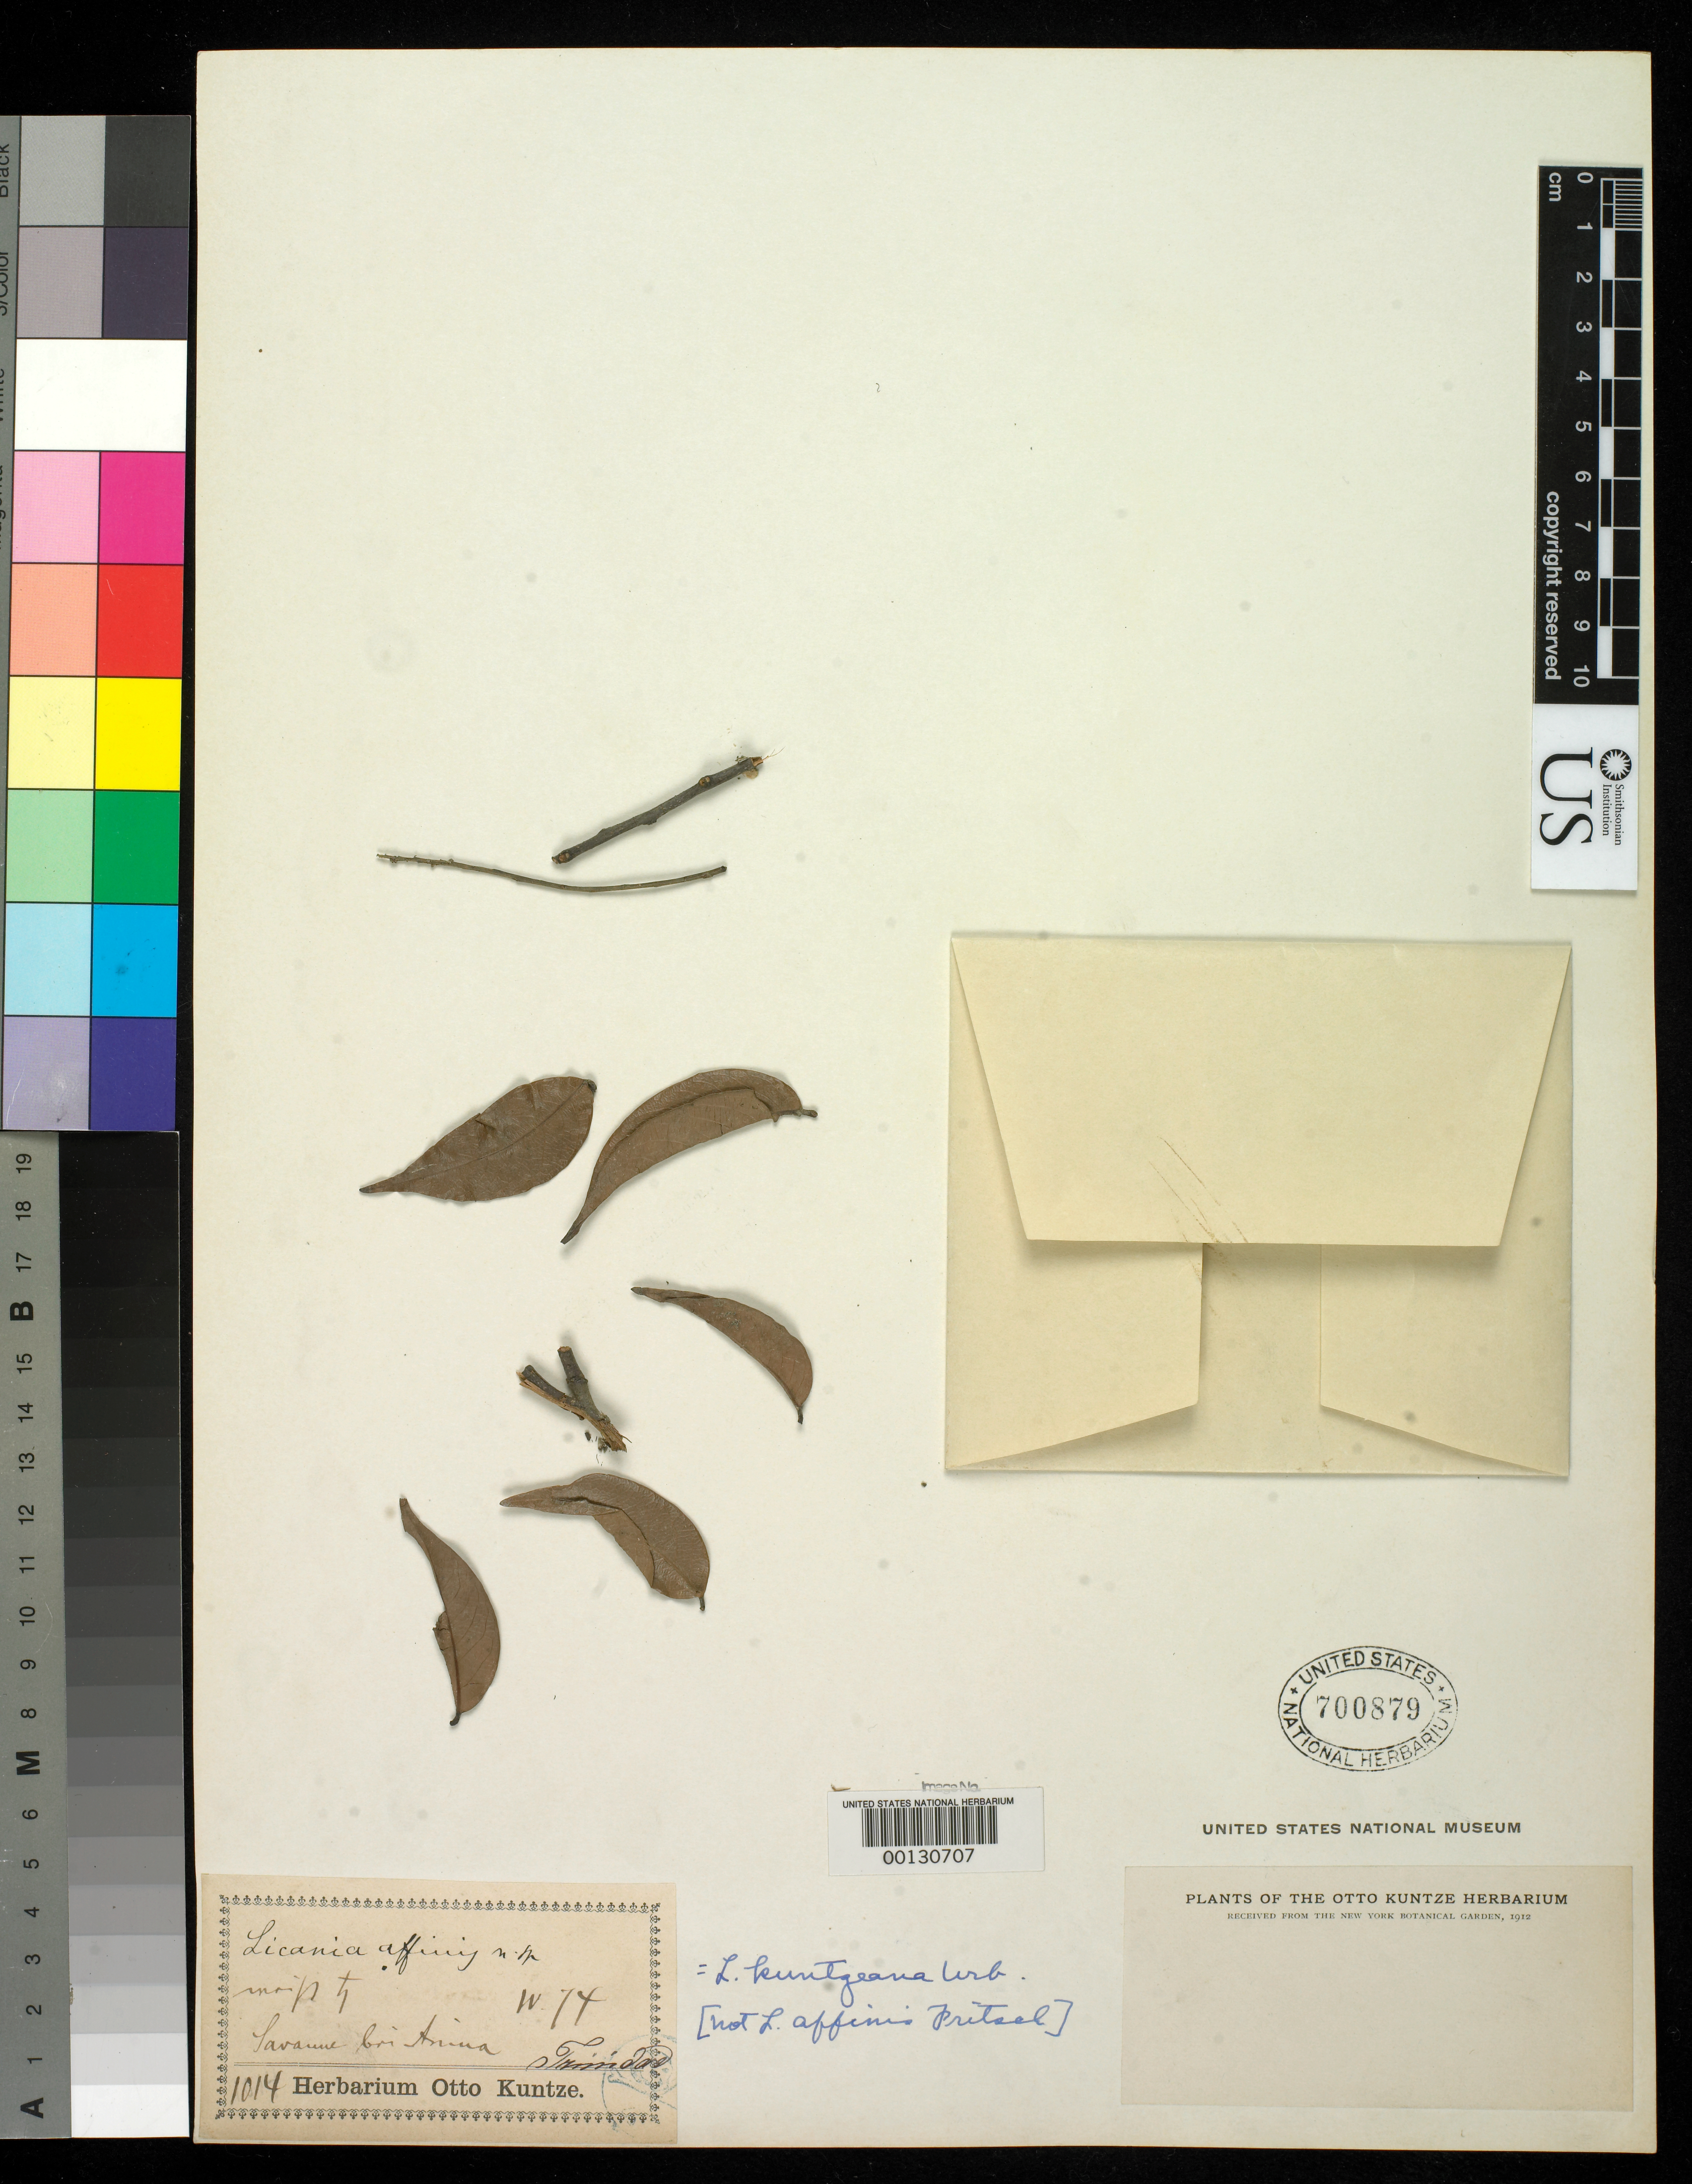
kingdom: Plantae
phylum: Tracheophyta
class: Magnoliopsida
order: Malpighiales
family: Chrysobalanaceae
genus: Licania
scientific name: Licania affinis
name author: Kuntze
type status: Type Collection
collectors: C.E.O. Kuntze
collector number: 74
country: Trinidad and Tobago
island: Trinidad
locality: Savanne bei Arimo.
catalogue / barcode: US 700879